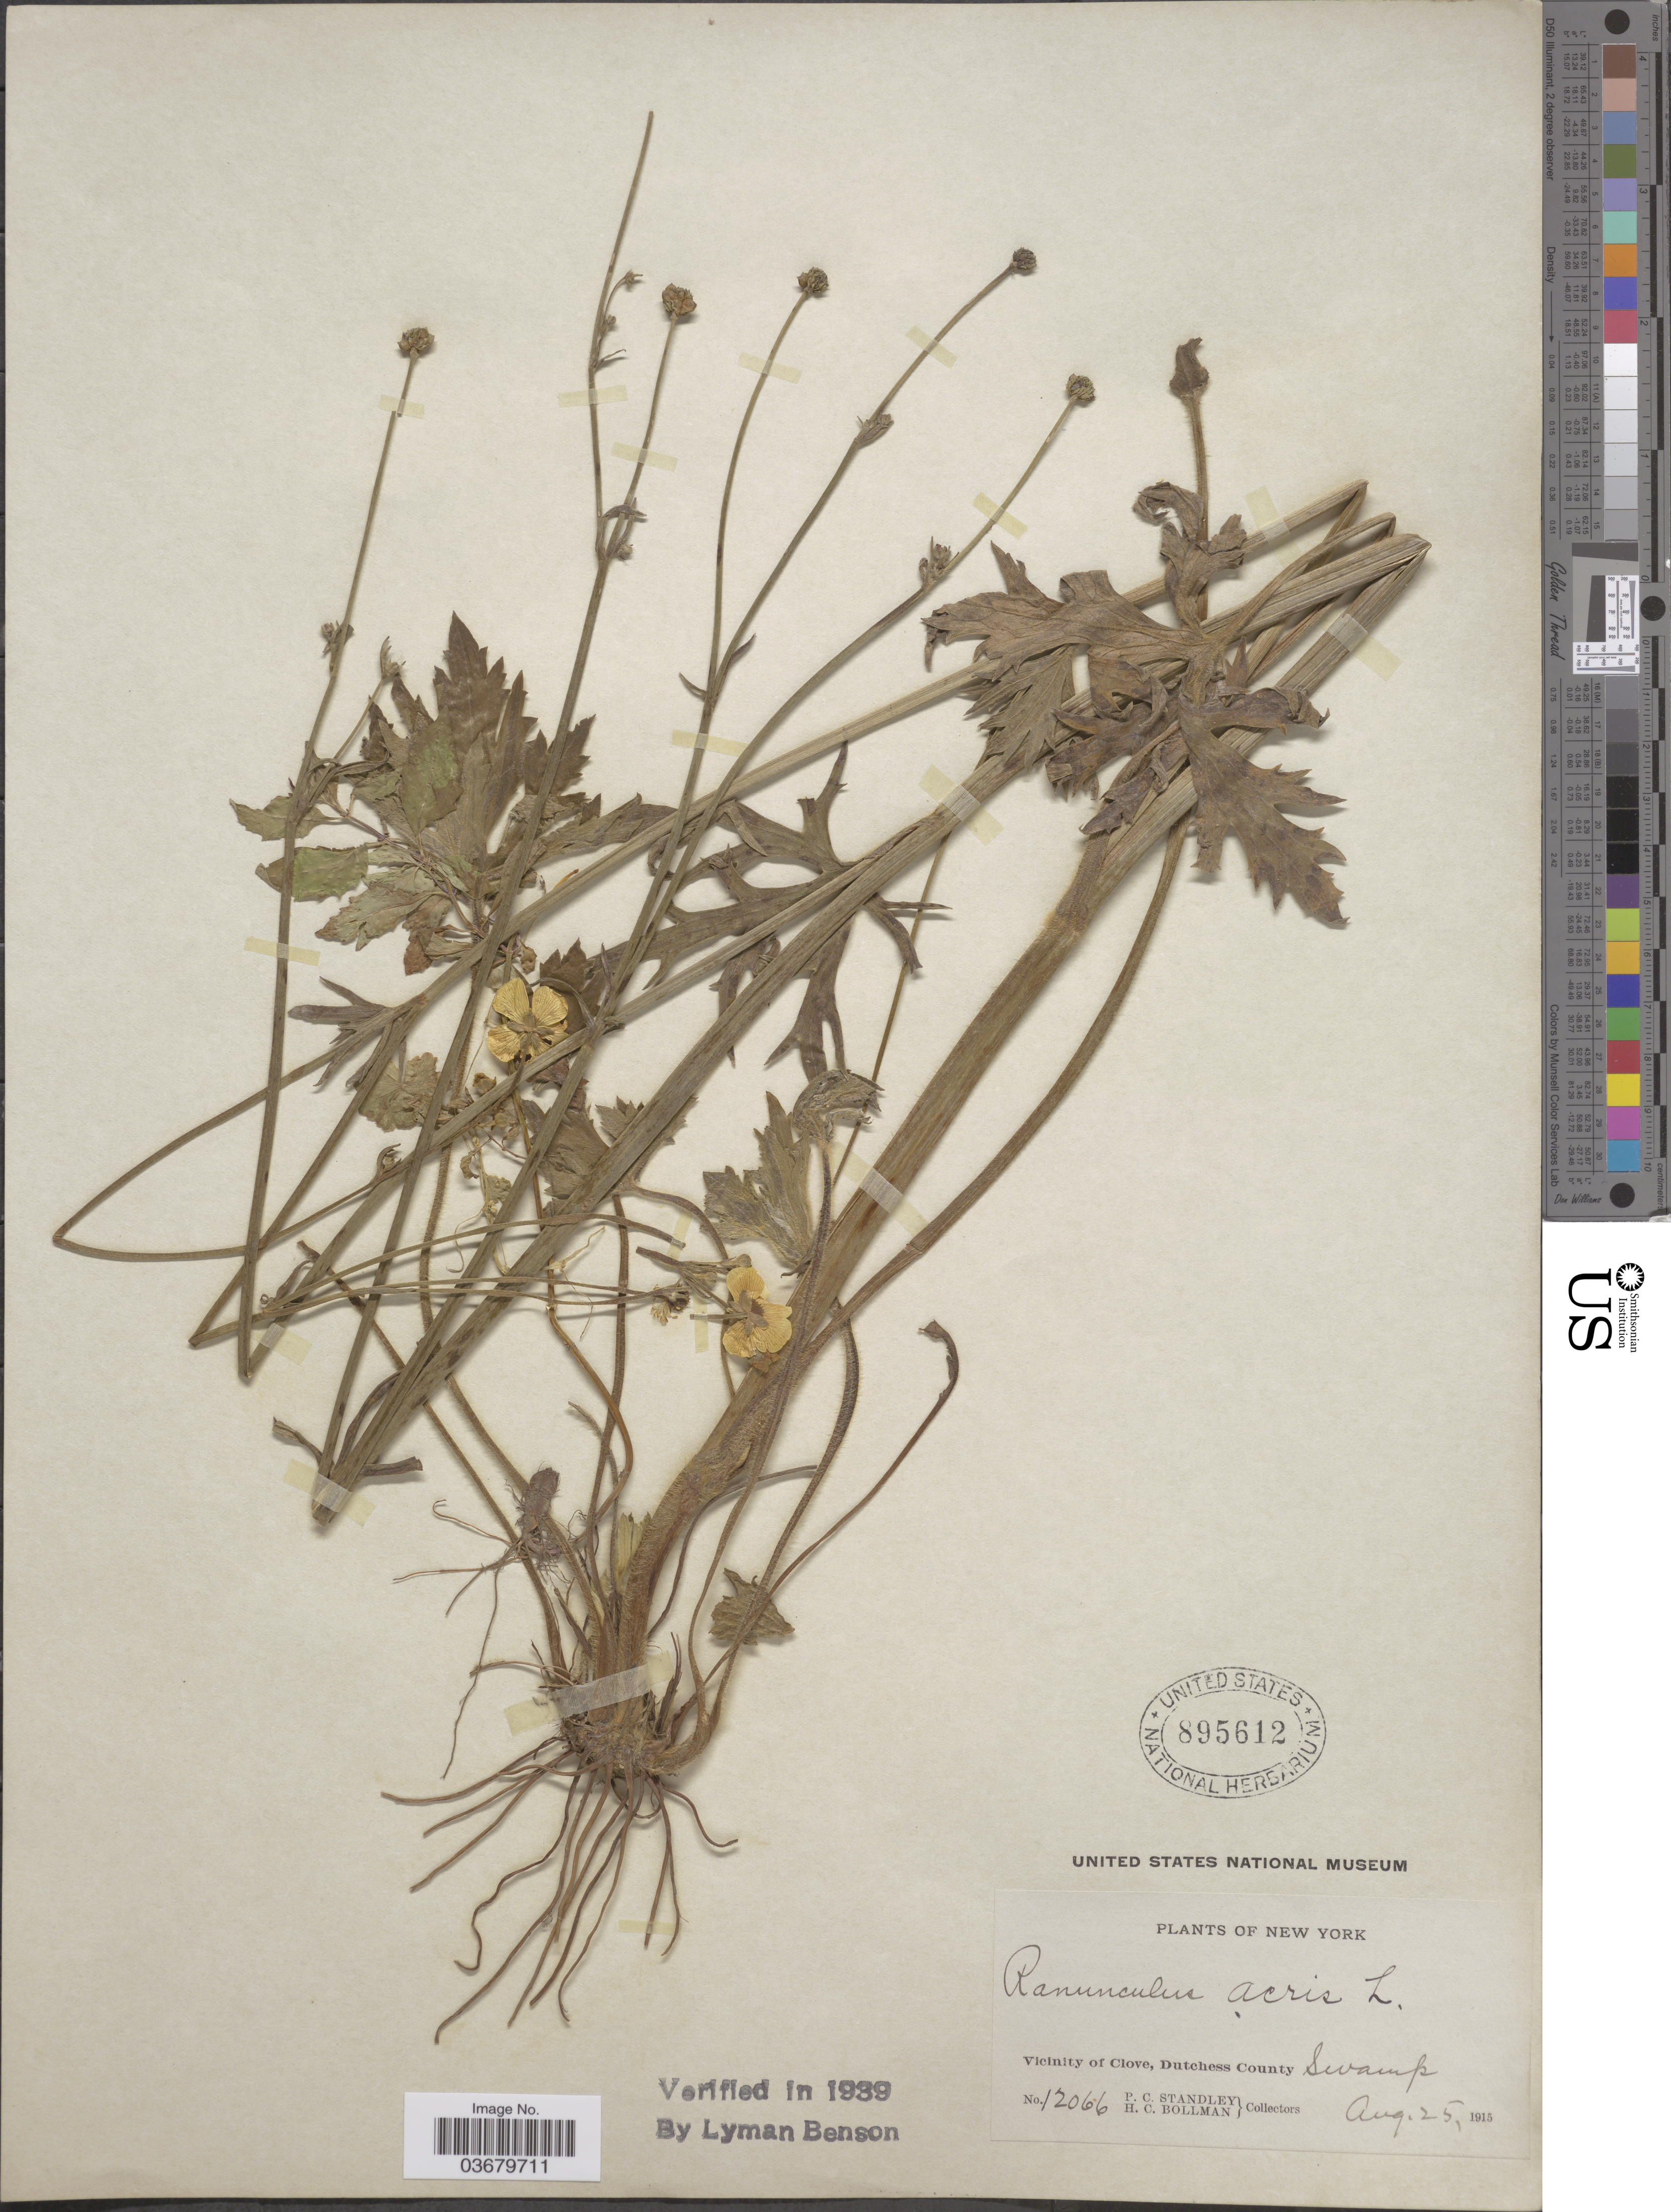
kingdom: Plantae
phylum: Tracheophyta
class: Magnoliopsida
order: Ranunculales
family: Ranunculaceae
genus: Ranunculus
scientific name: Ranunculus acris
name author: L.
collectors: P. C. Standley & H. C. Bollman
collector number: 12066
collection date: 1915-08-25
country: United States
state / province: New York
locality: Vicinity of Clove, Dutchess County.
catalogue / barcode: US 895612